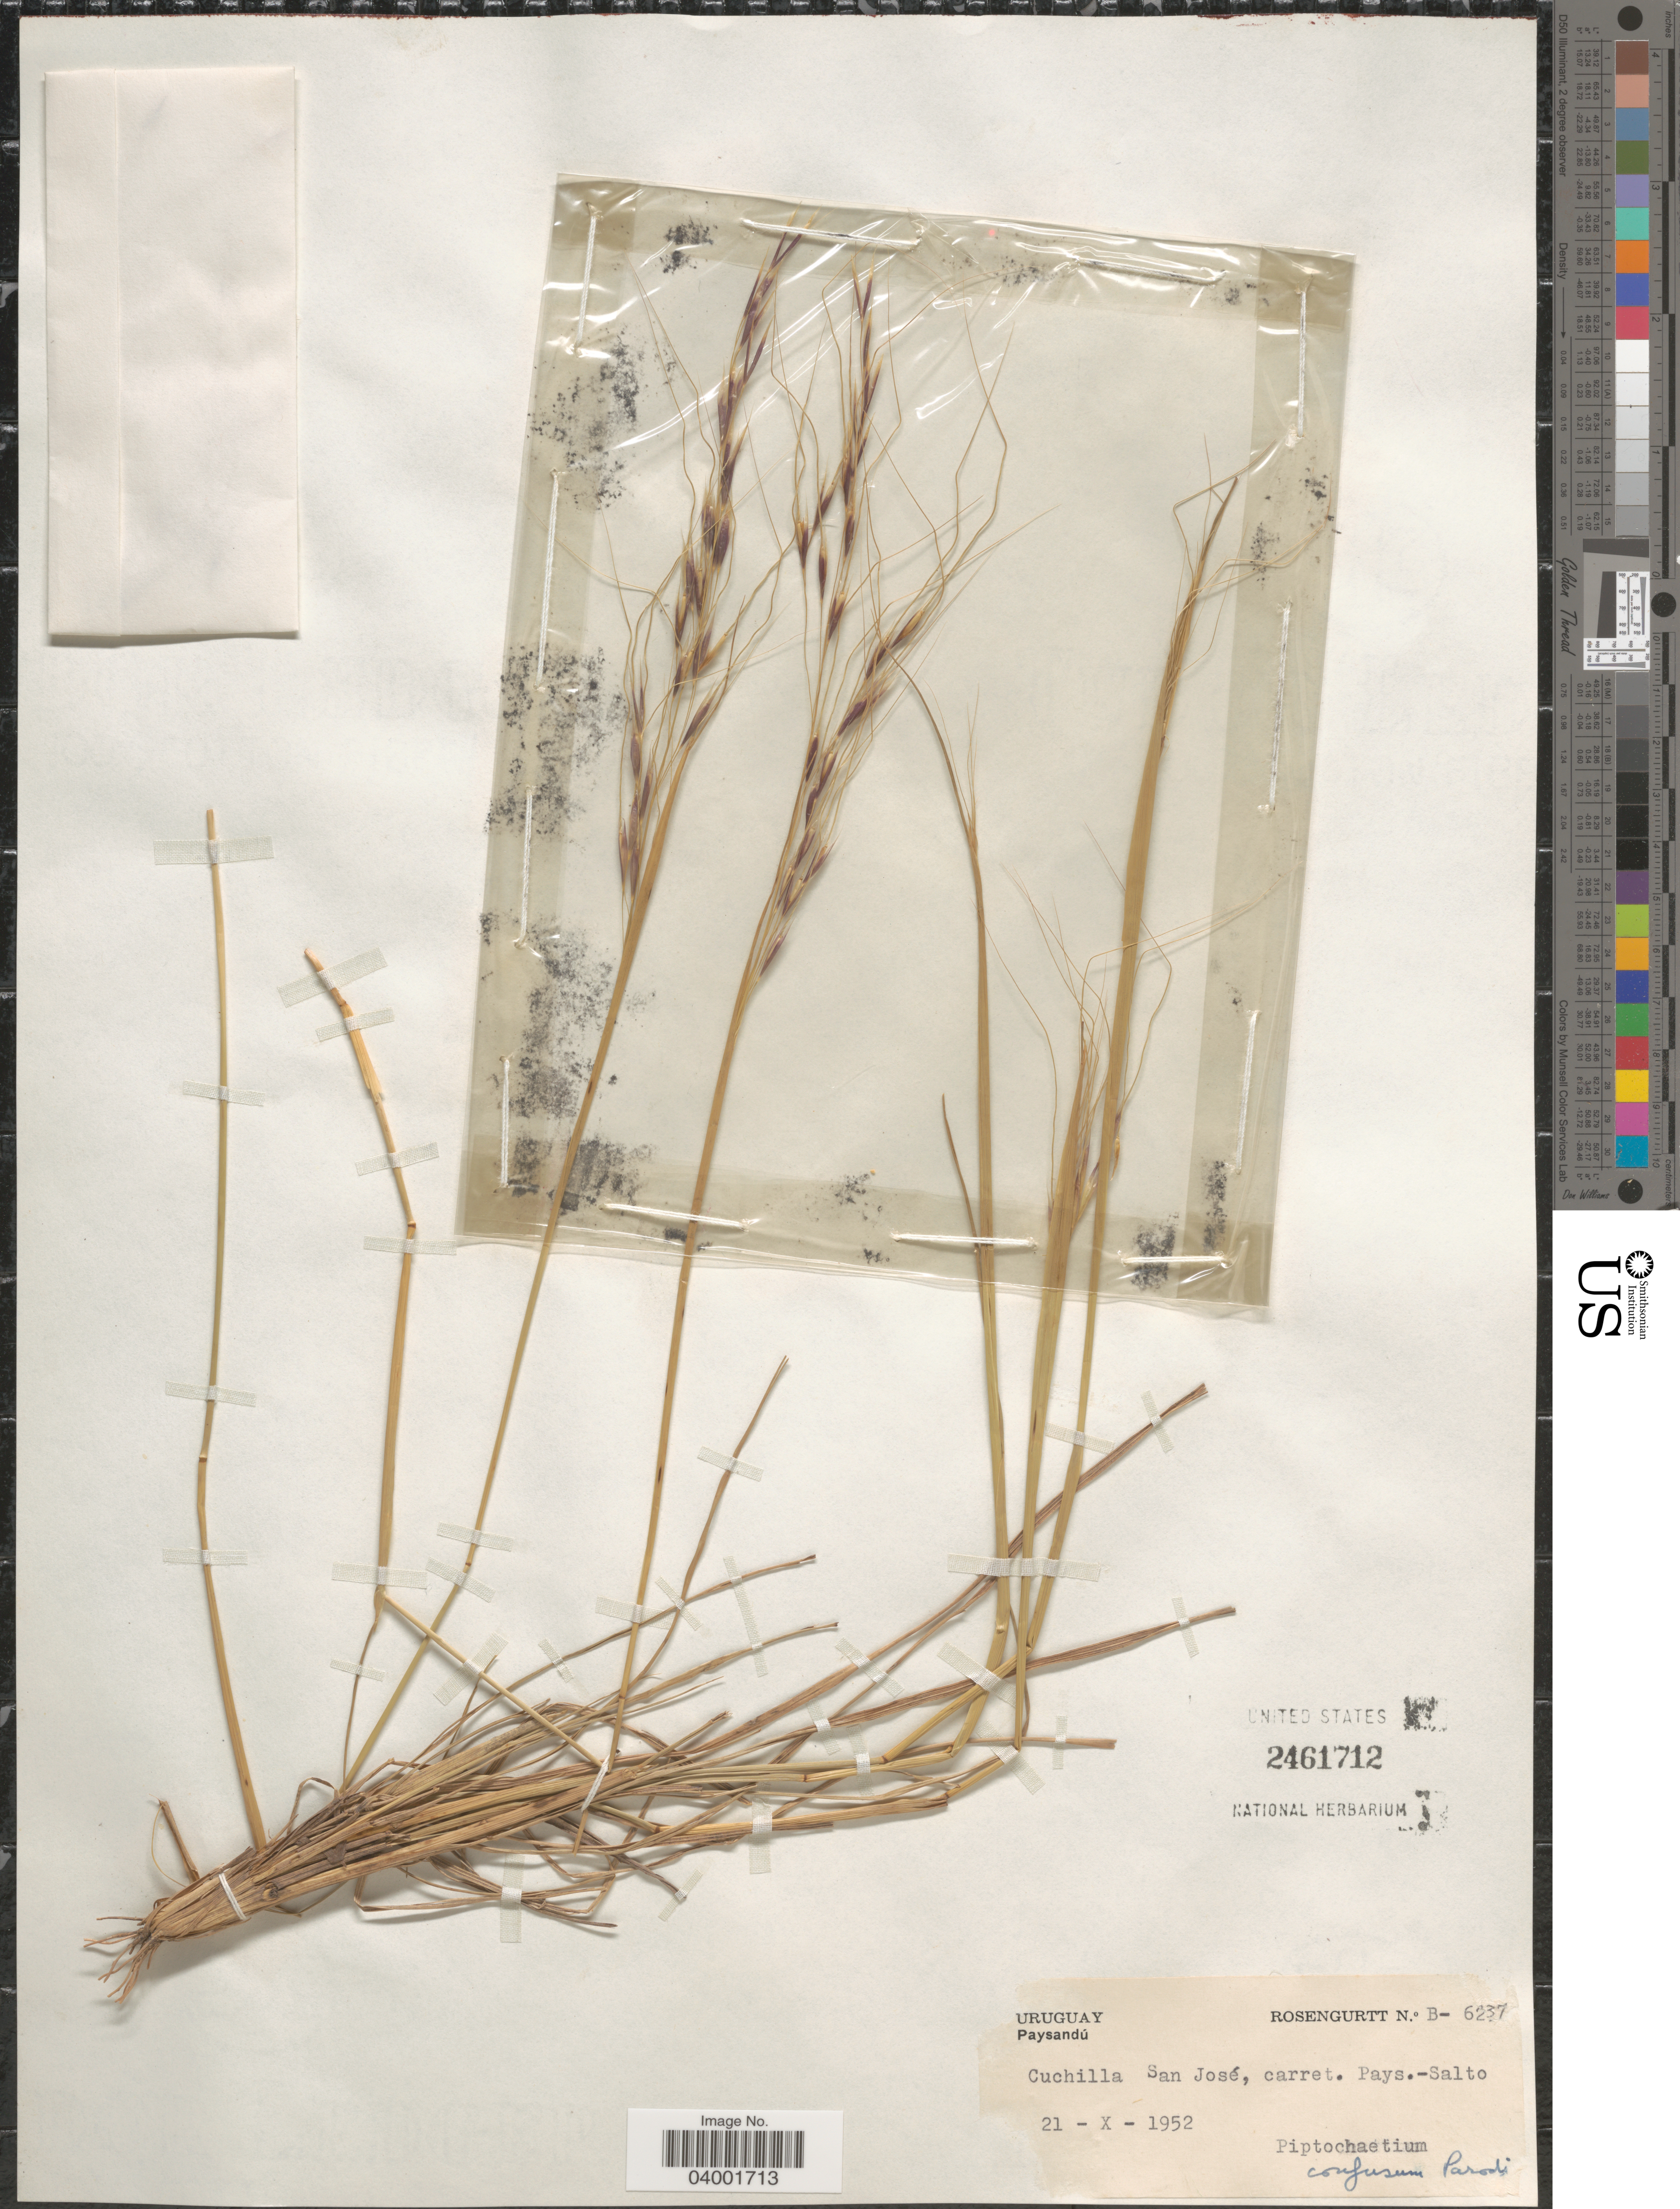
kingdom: Plantae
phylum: Tracheophyta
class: Liliopsida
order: Poales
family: Poaceae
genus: Piptochaetium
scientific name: Piptochaetium confusum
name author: Parodi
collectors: Rosengurtt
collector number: B6237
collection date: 1952-10-21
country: Uruguay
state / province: Paysandu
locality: Cuchilla San José, carret. Pays.-Salto.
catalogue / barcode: US 2461712